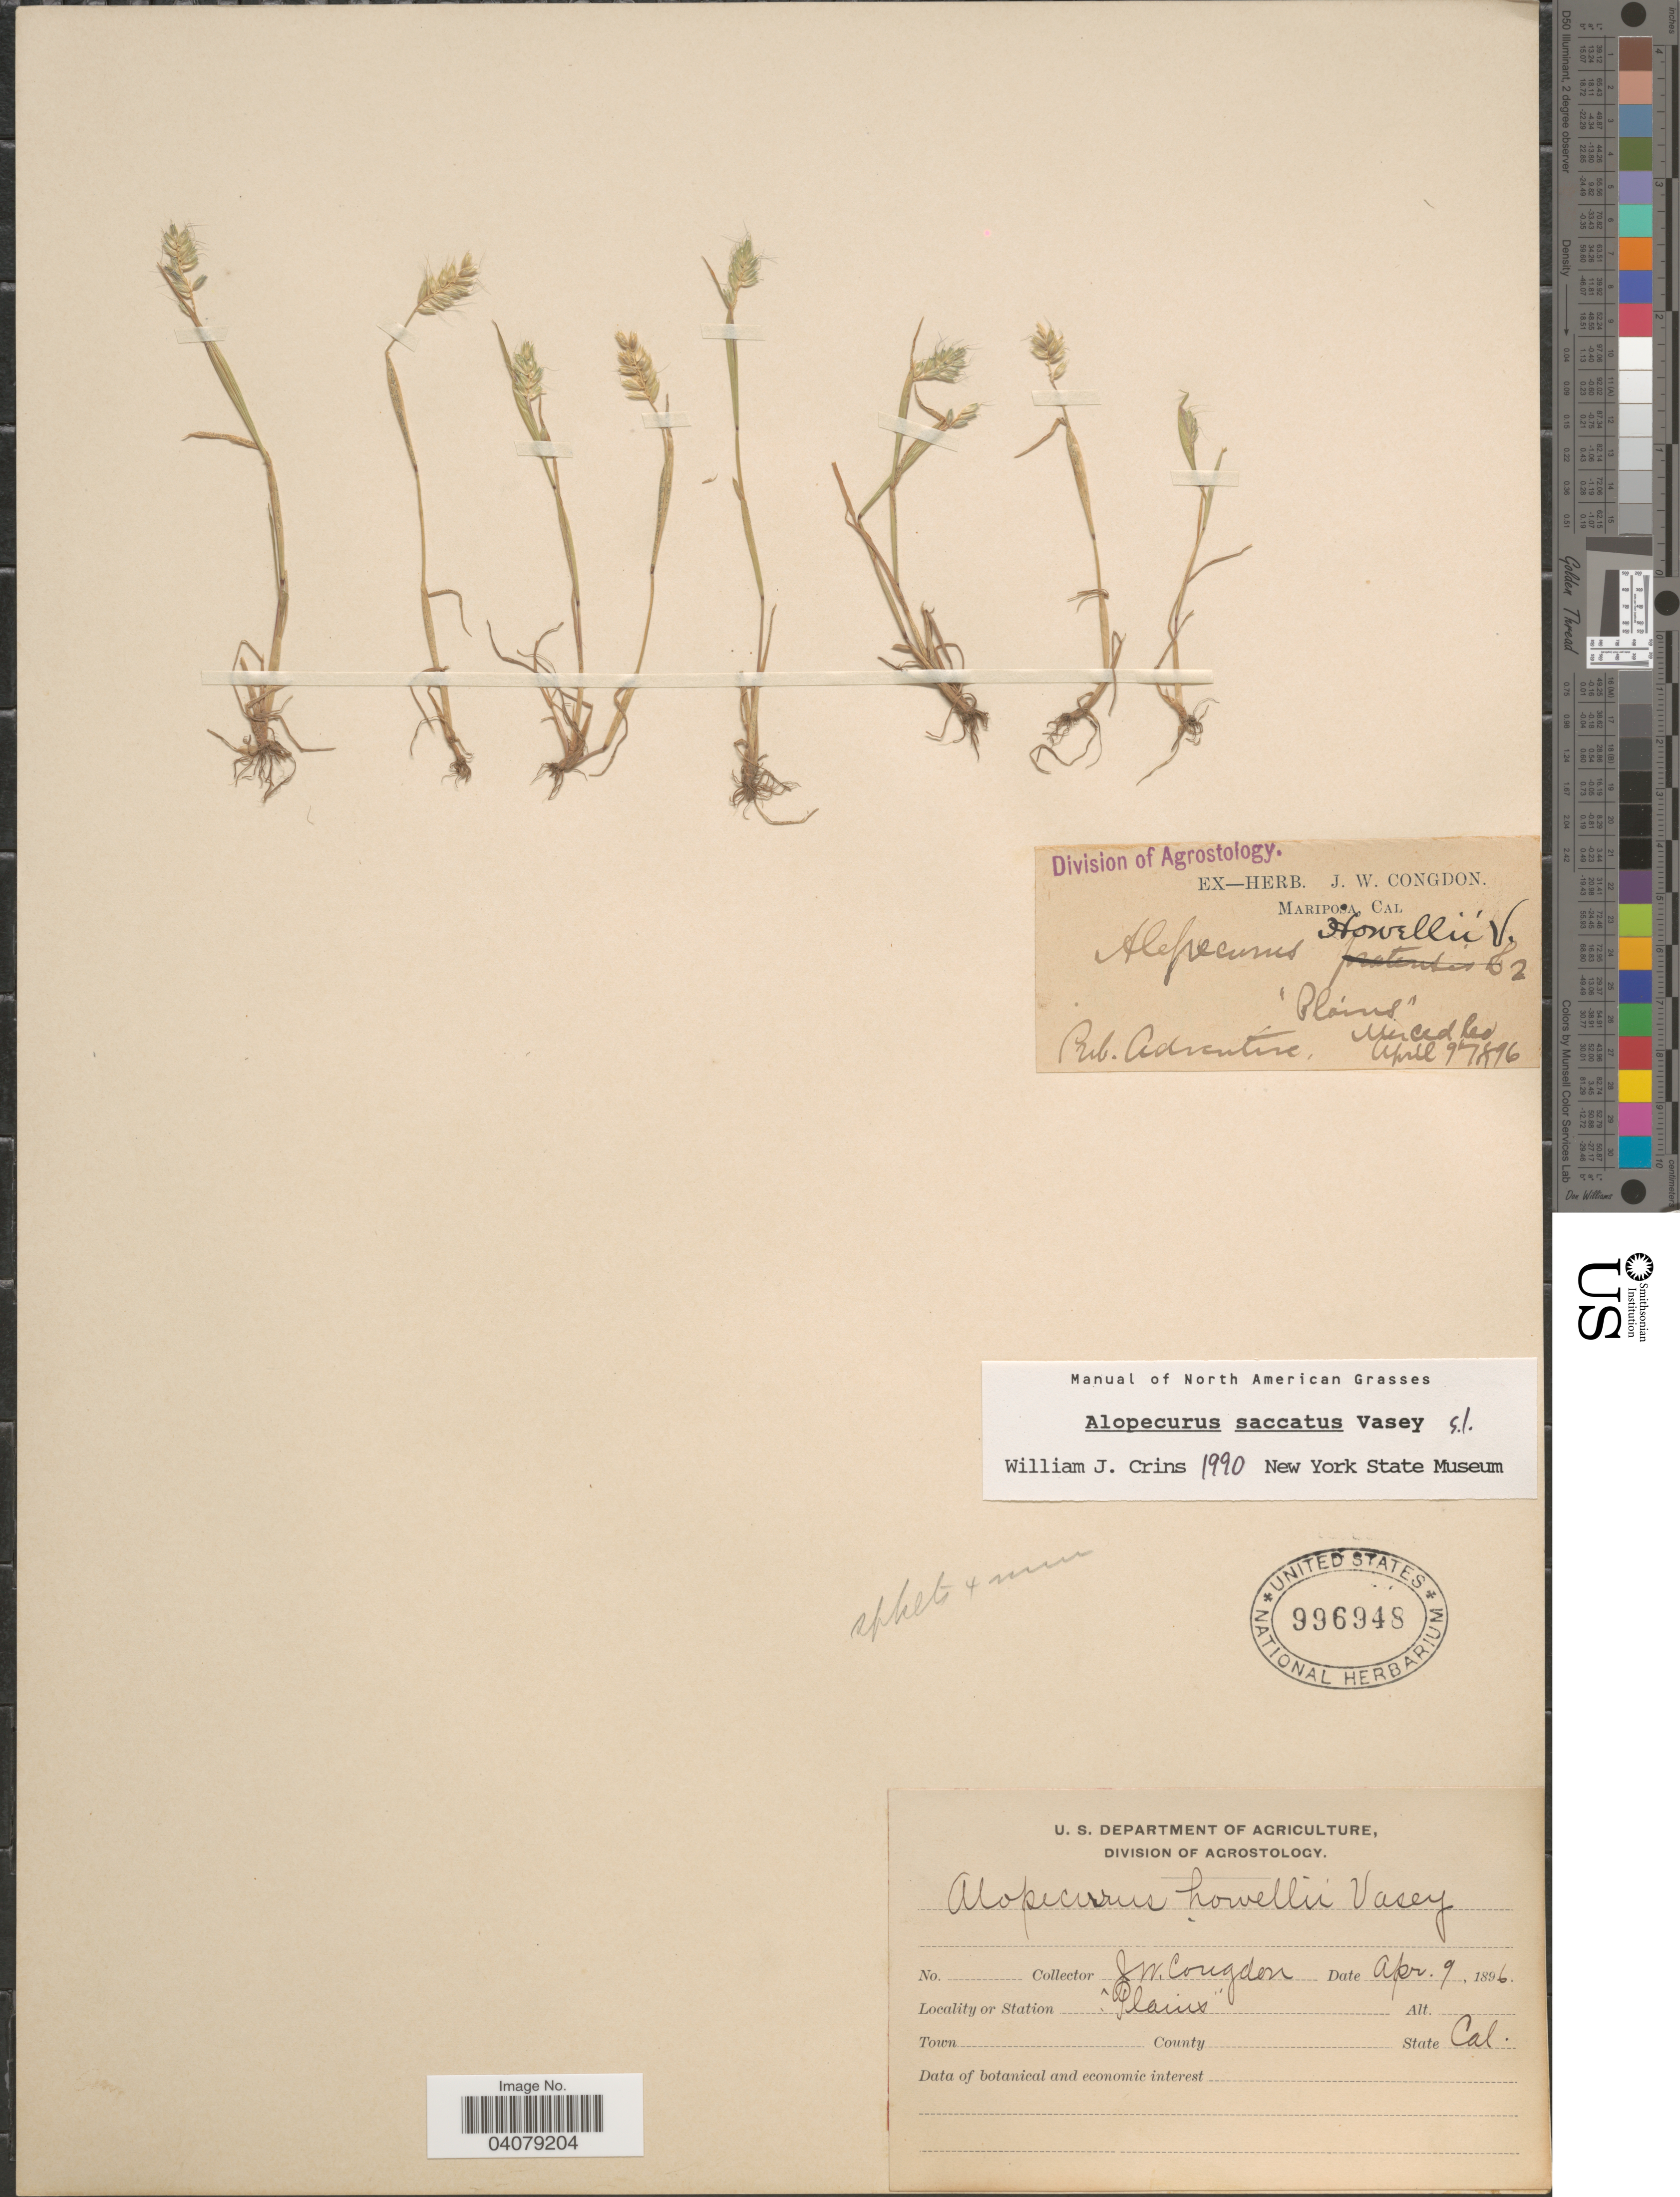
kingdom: Plantae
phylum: Tracheophyta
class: Liliopsida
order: Poales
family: Poaceae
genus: Alopecurus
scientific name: Alopecurus saccatus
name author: Vasey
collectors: J. W. Congdon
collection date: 1896-04-09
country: United States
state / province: California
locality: Plains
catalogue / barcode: US 996948